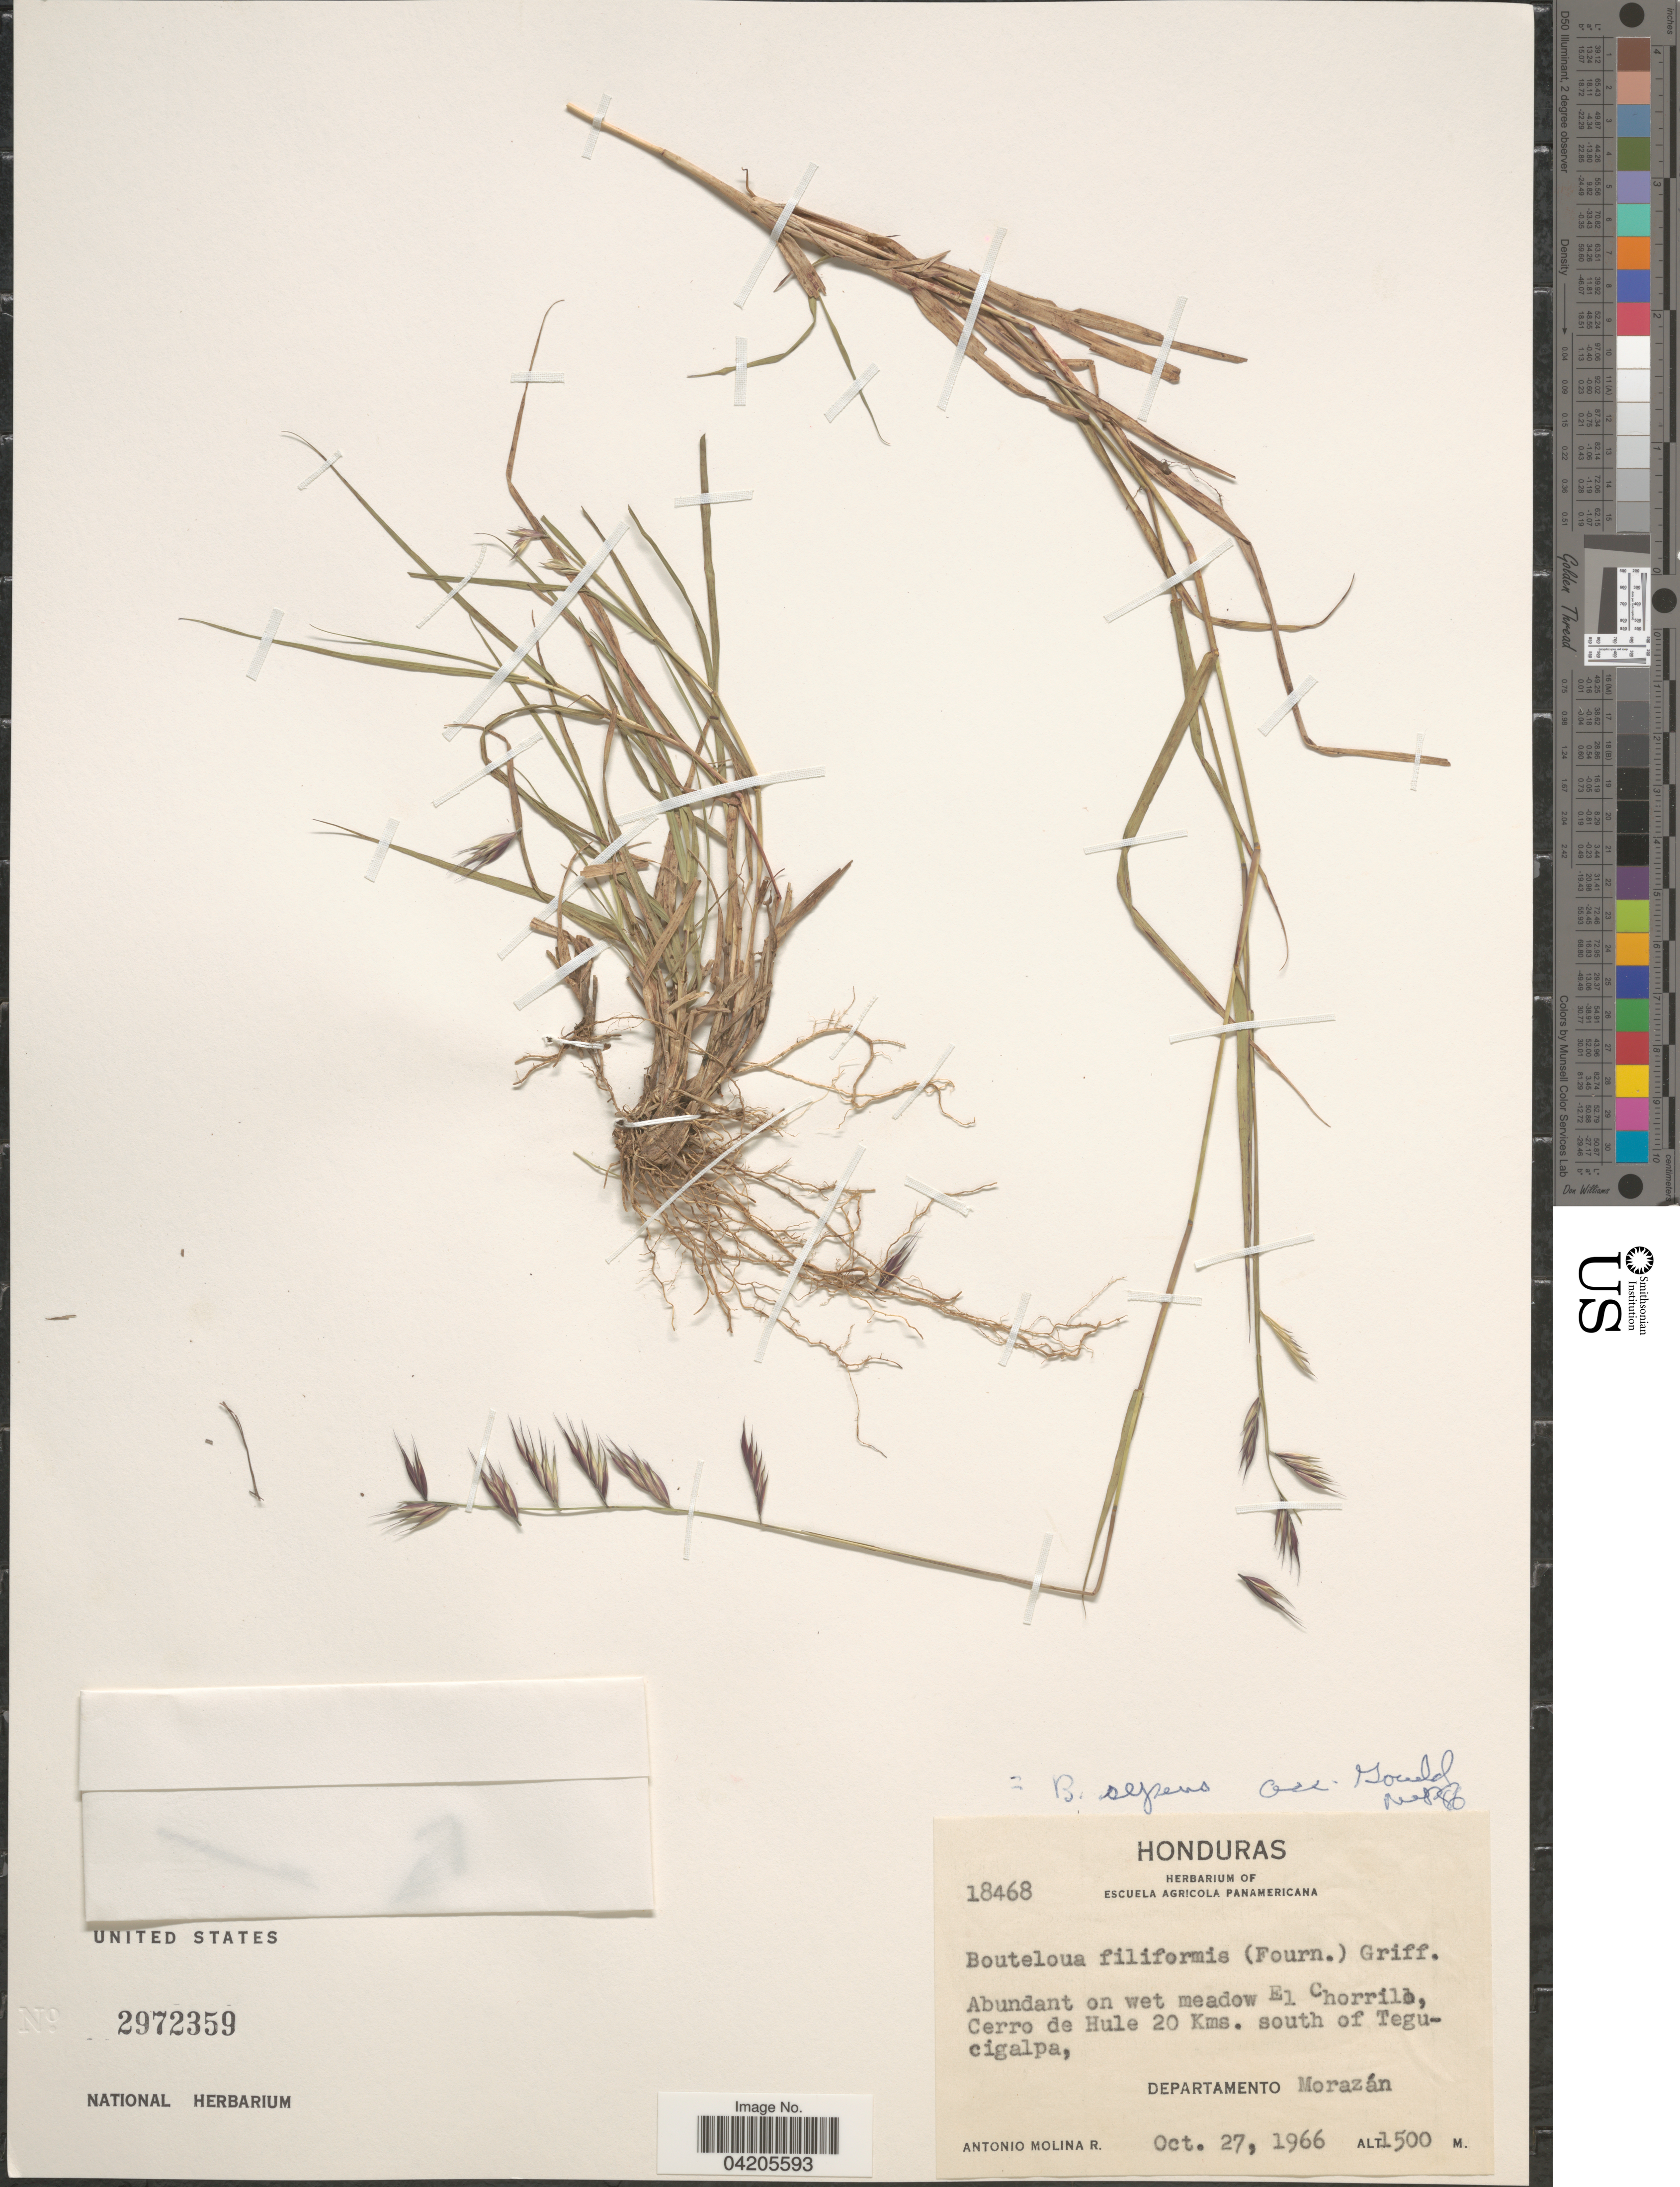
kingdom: Plantae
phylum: Tracheophyta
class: Liliopsida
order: Poales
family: Poaceae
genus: Bouteloua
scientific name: Bouteloua repens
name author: (Kunth) Scribn. & Merr.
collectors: A. Molina R.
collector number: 18468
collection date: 1966-10-27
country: Honduras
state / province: Fco. Morazán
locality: Abundant on wet meadow El Chorrilla, Cerro de Hule 20 Kms. south of Tegucigalpa, Departamento Morazán.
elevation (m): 1500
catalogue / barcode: US 2972359